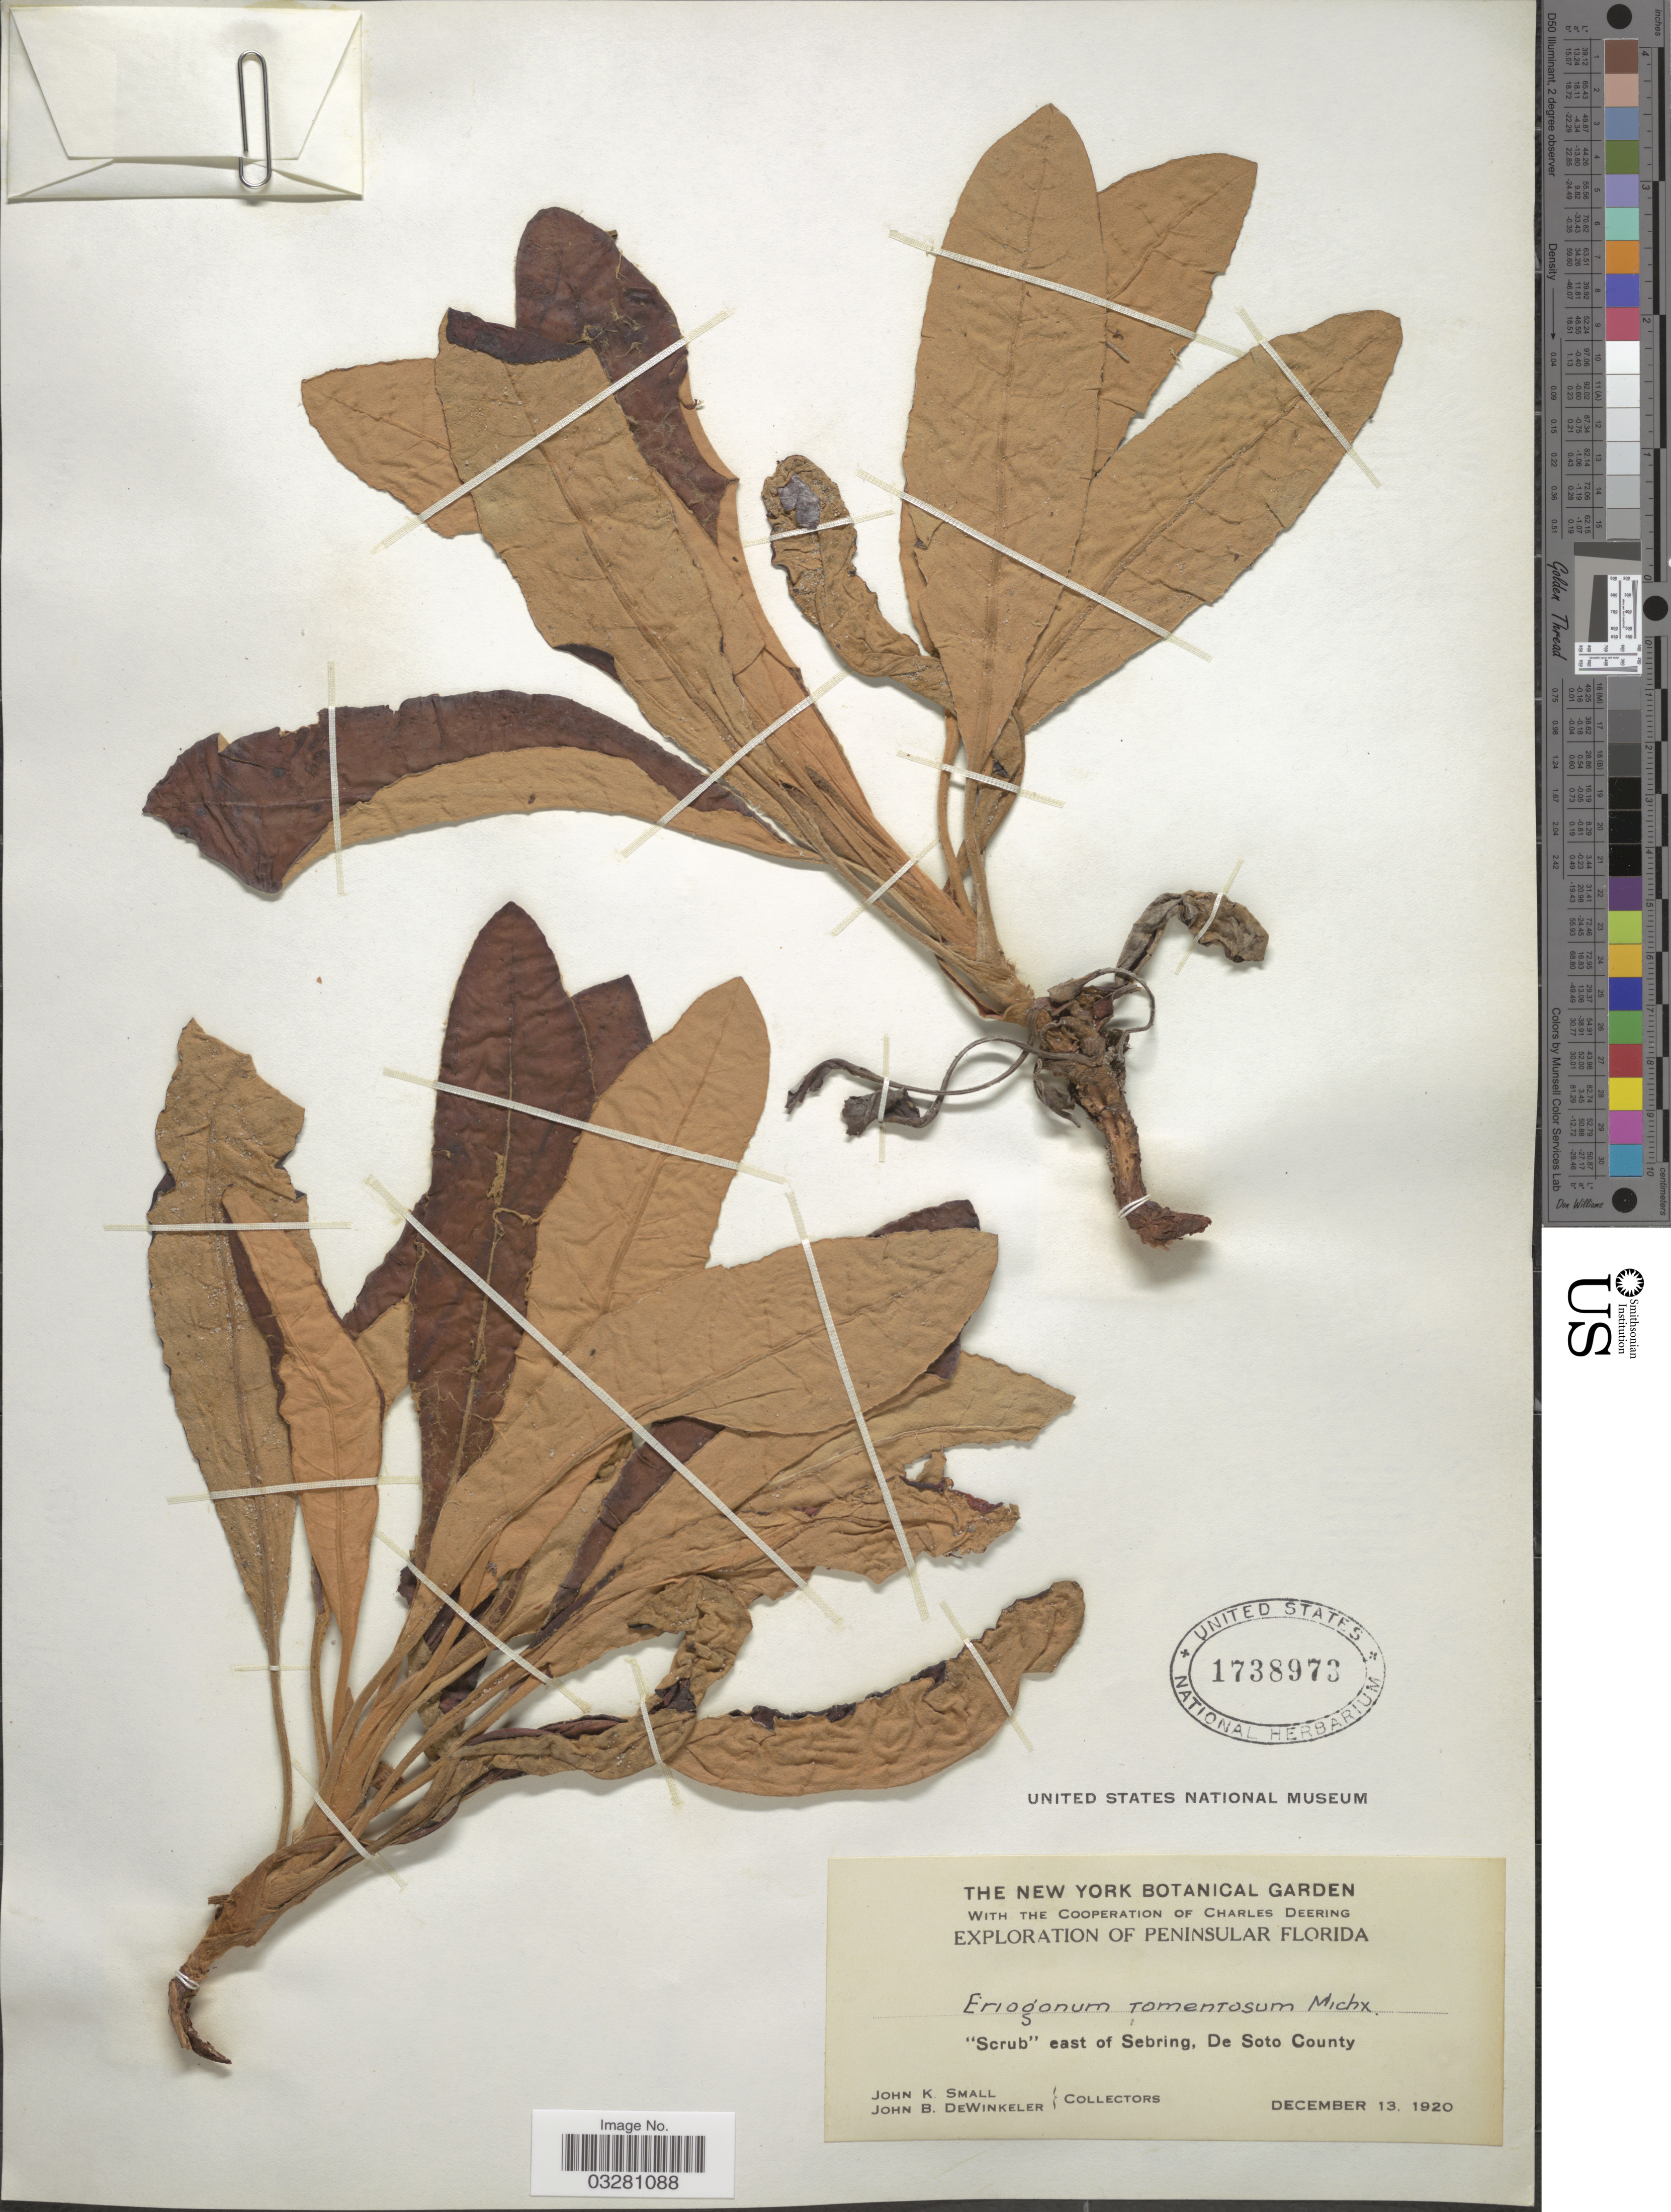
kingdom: Plantae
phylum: Tracheophyta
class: Magnoliopsida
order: Caryophyllales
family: Polygonaceae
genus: Eriogonum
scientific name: Eriogonum tomentosum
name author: Michx.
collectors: J. K. Small & J. B. Dewinkeler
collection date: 1920-12-13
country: United States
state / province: Florida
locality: Peninsular Florida. "Scrub" east of Sebring, De Soto County.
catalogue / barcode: US 1738973